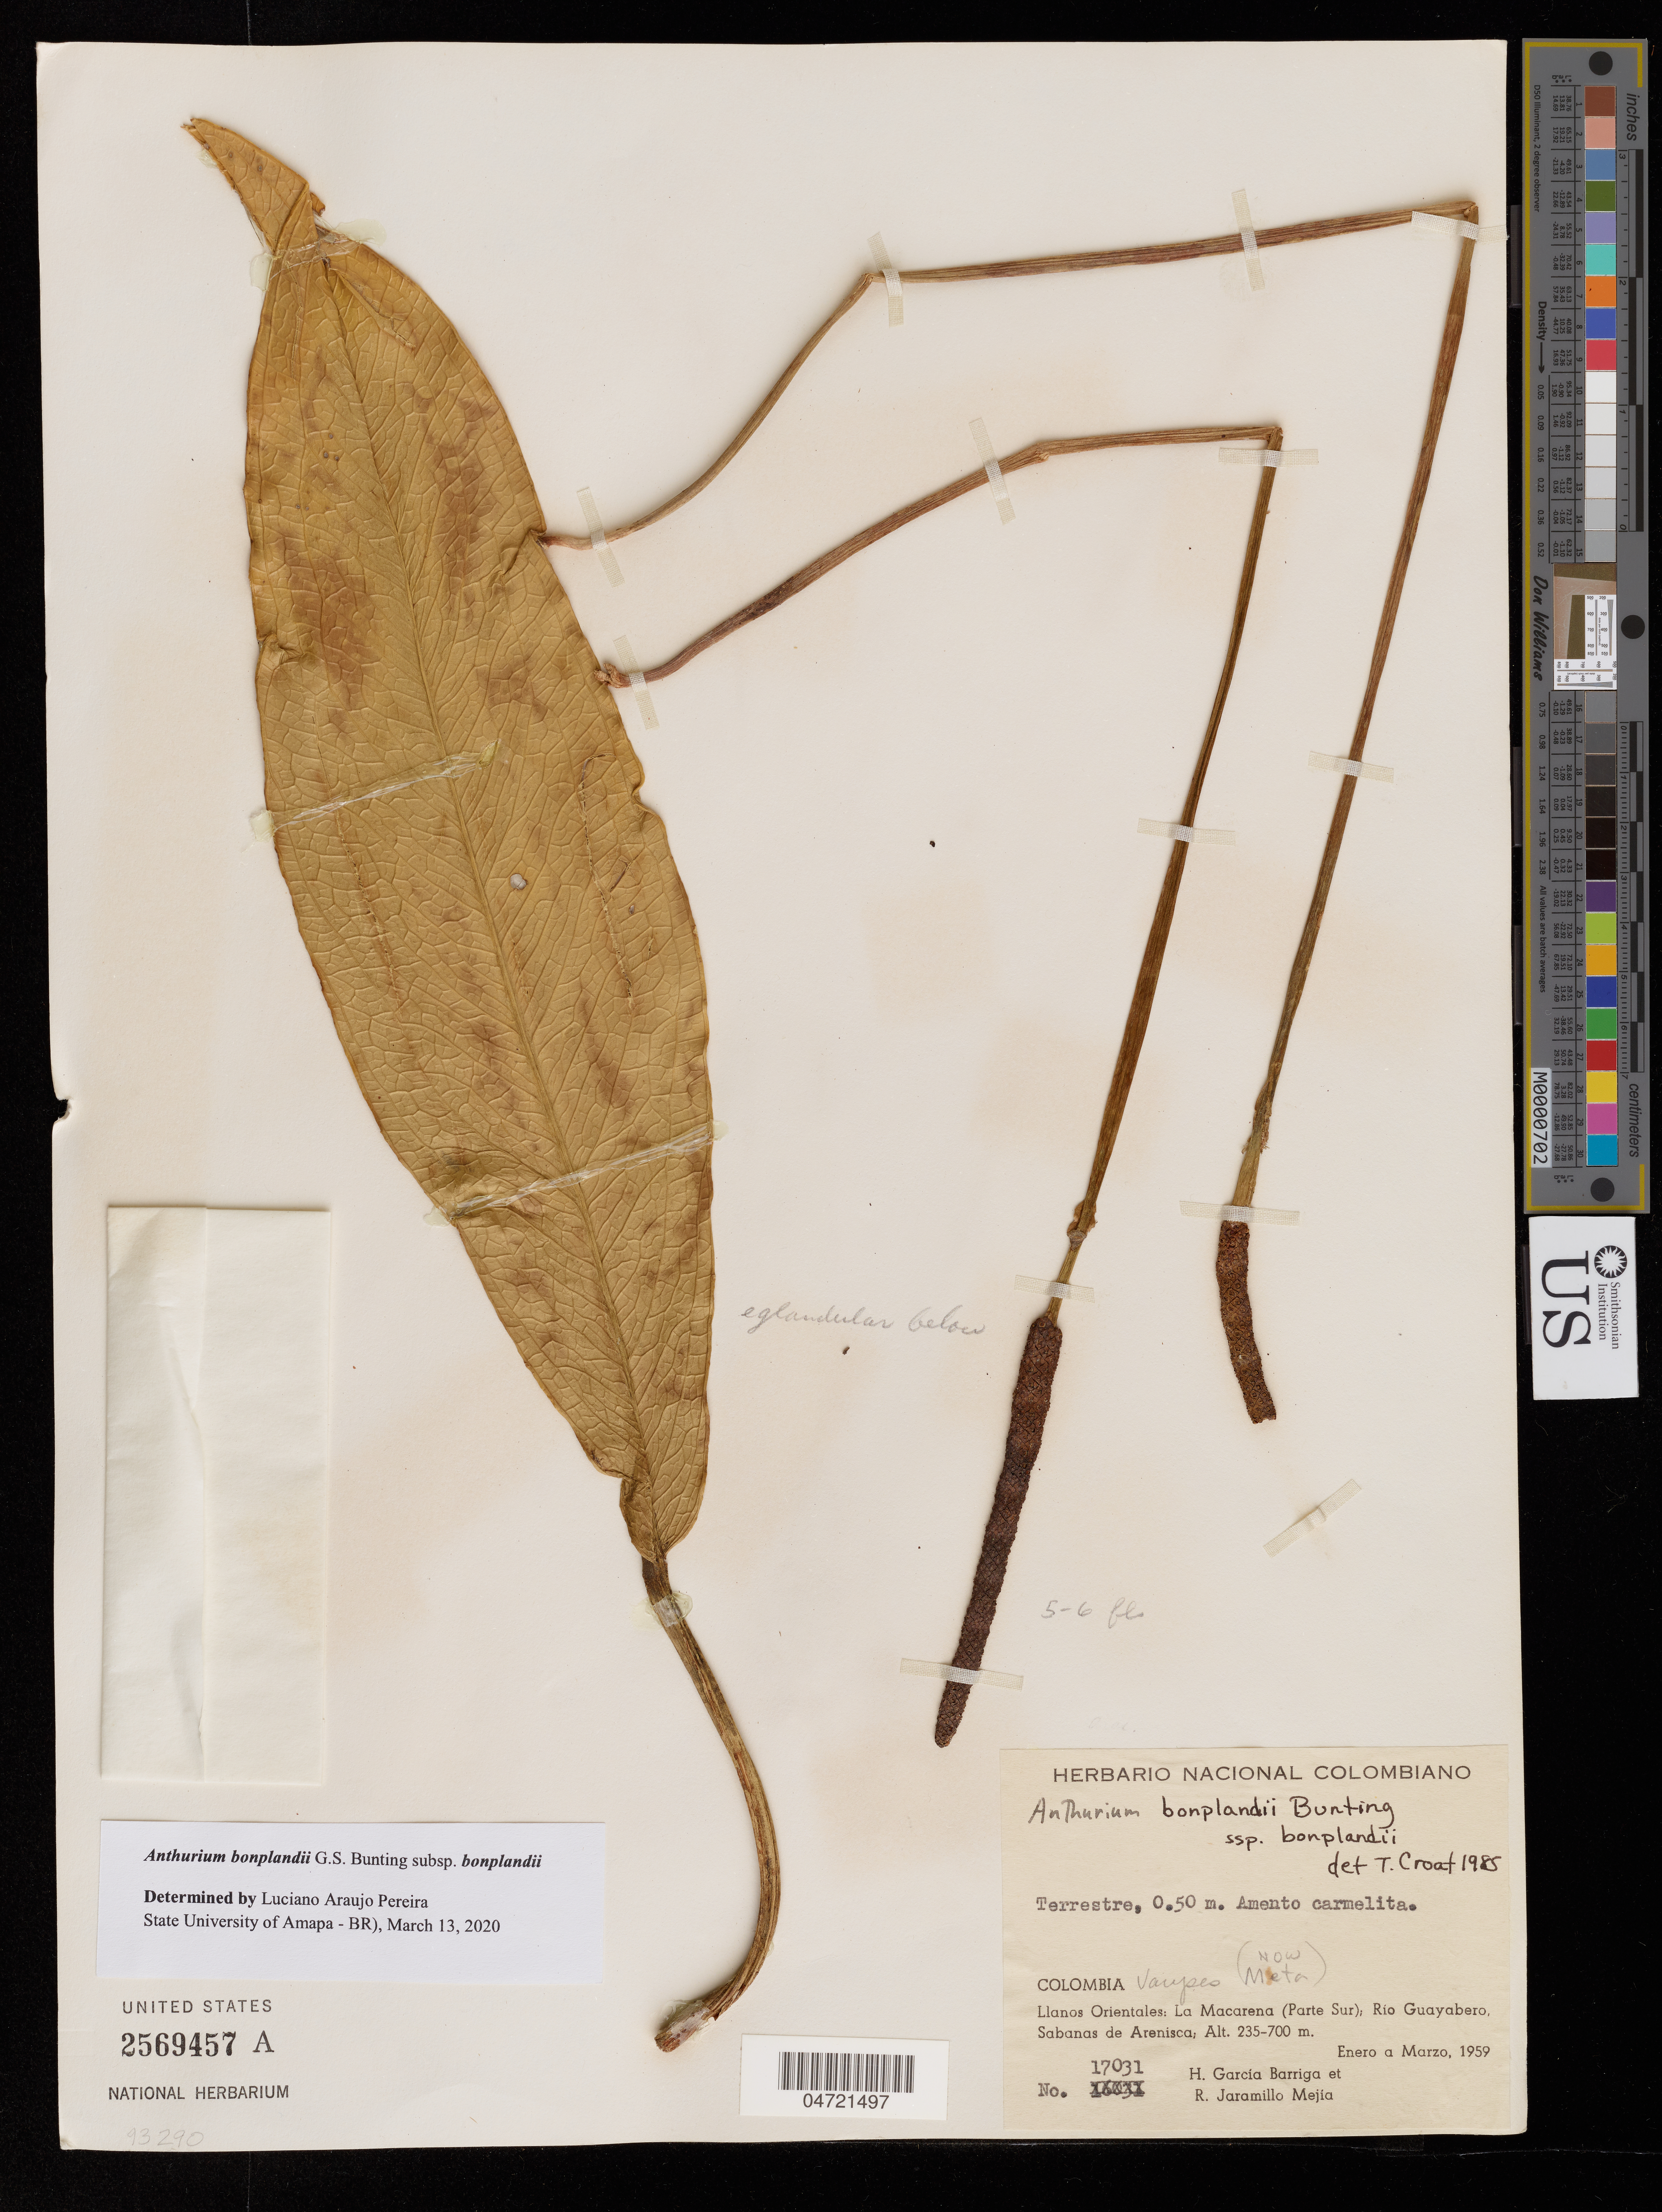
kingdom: Plantae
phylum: Tracheophyta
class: Liliopsida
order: Alismatales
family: Araceae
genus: Anthurium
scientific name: Anthurium bonplandii subsp. bonplandii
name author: G.S. Bunting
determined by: Pereira, Luciano Araujo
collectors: H. García Barriga & R. Jaramillo M.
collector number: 17031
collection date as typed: Jan 1959 to -- Mar 1959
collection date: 1959-01/1959-03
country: Colombia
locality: Llanos Orientales, la Macarena, Rio Guayabero, selva humeda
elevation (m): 235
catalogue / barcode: US 2569457A